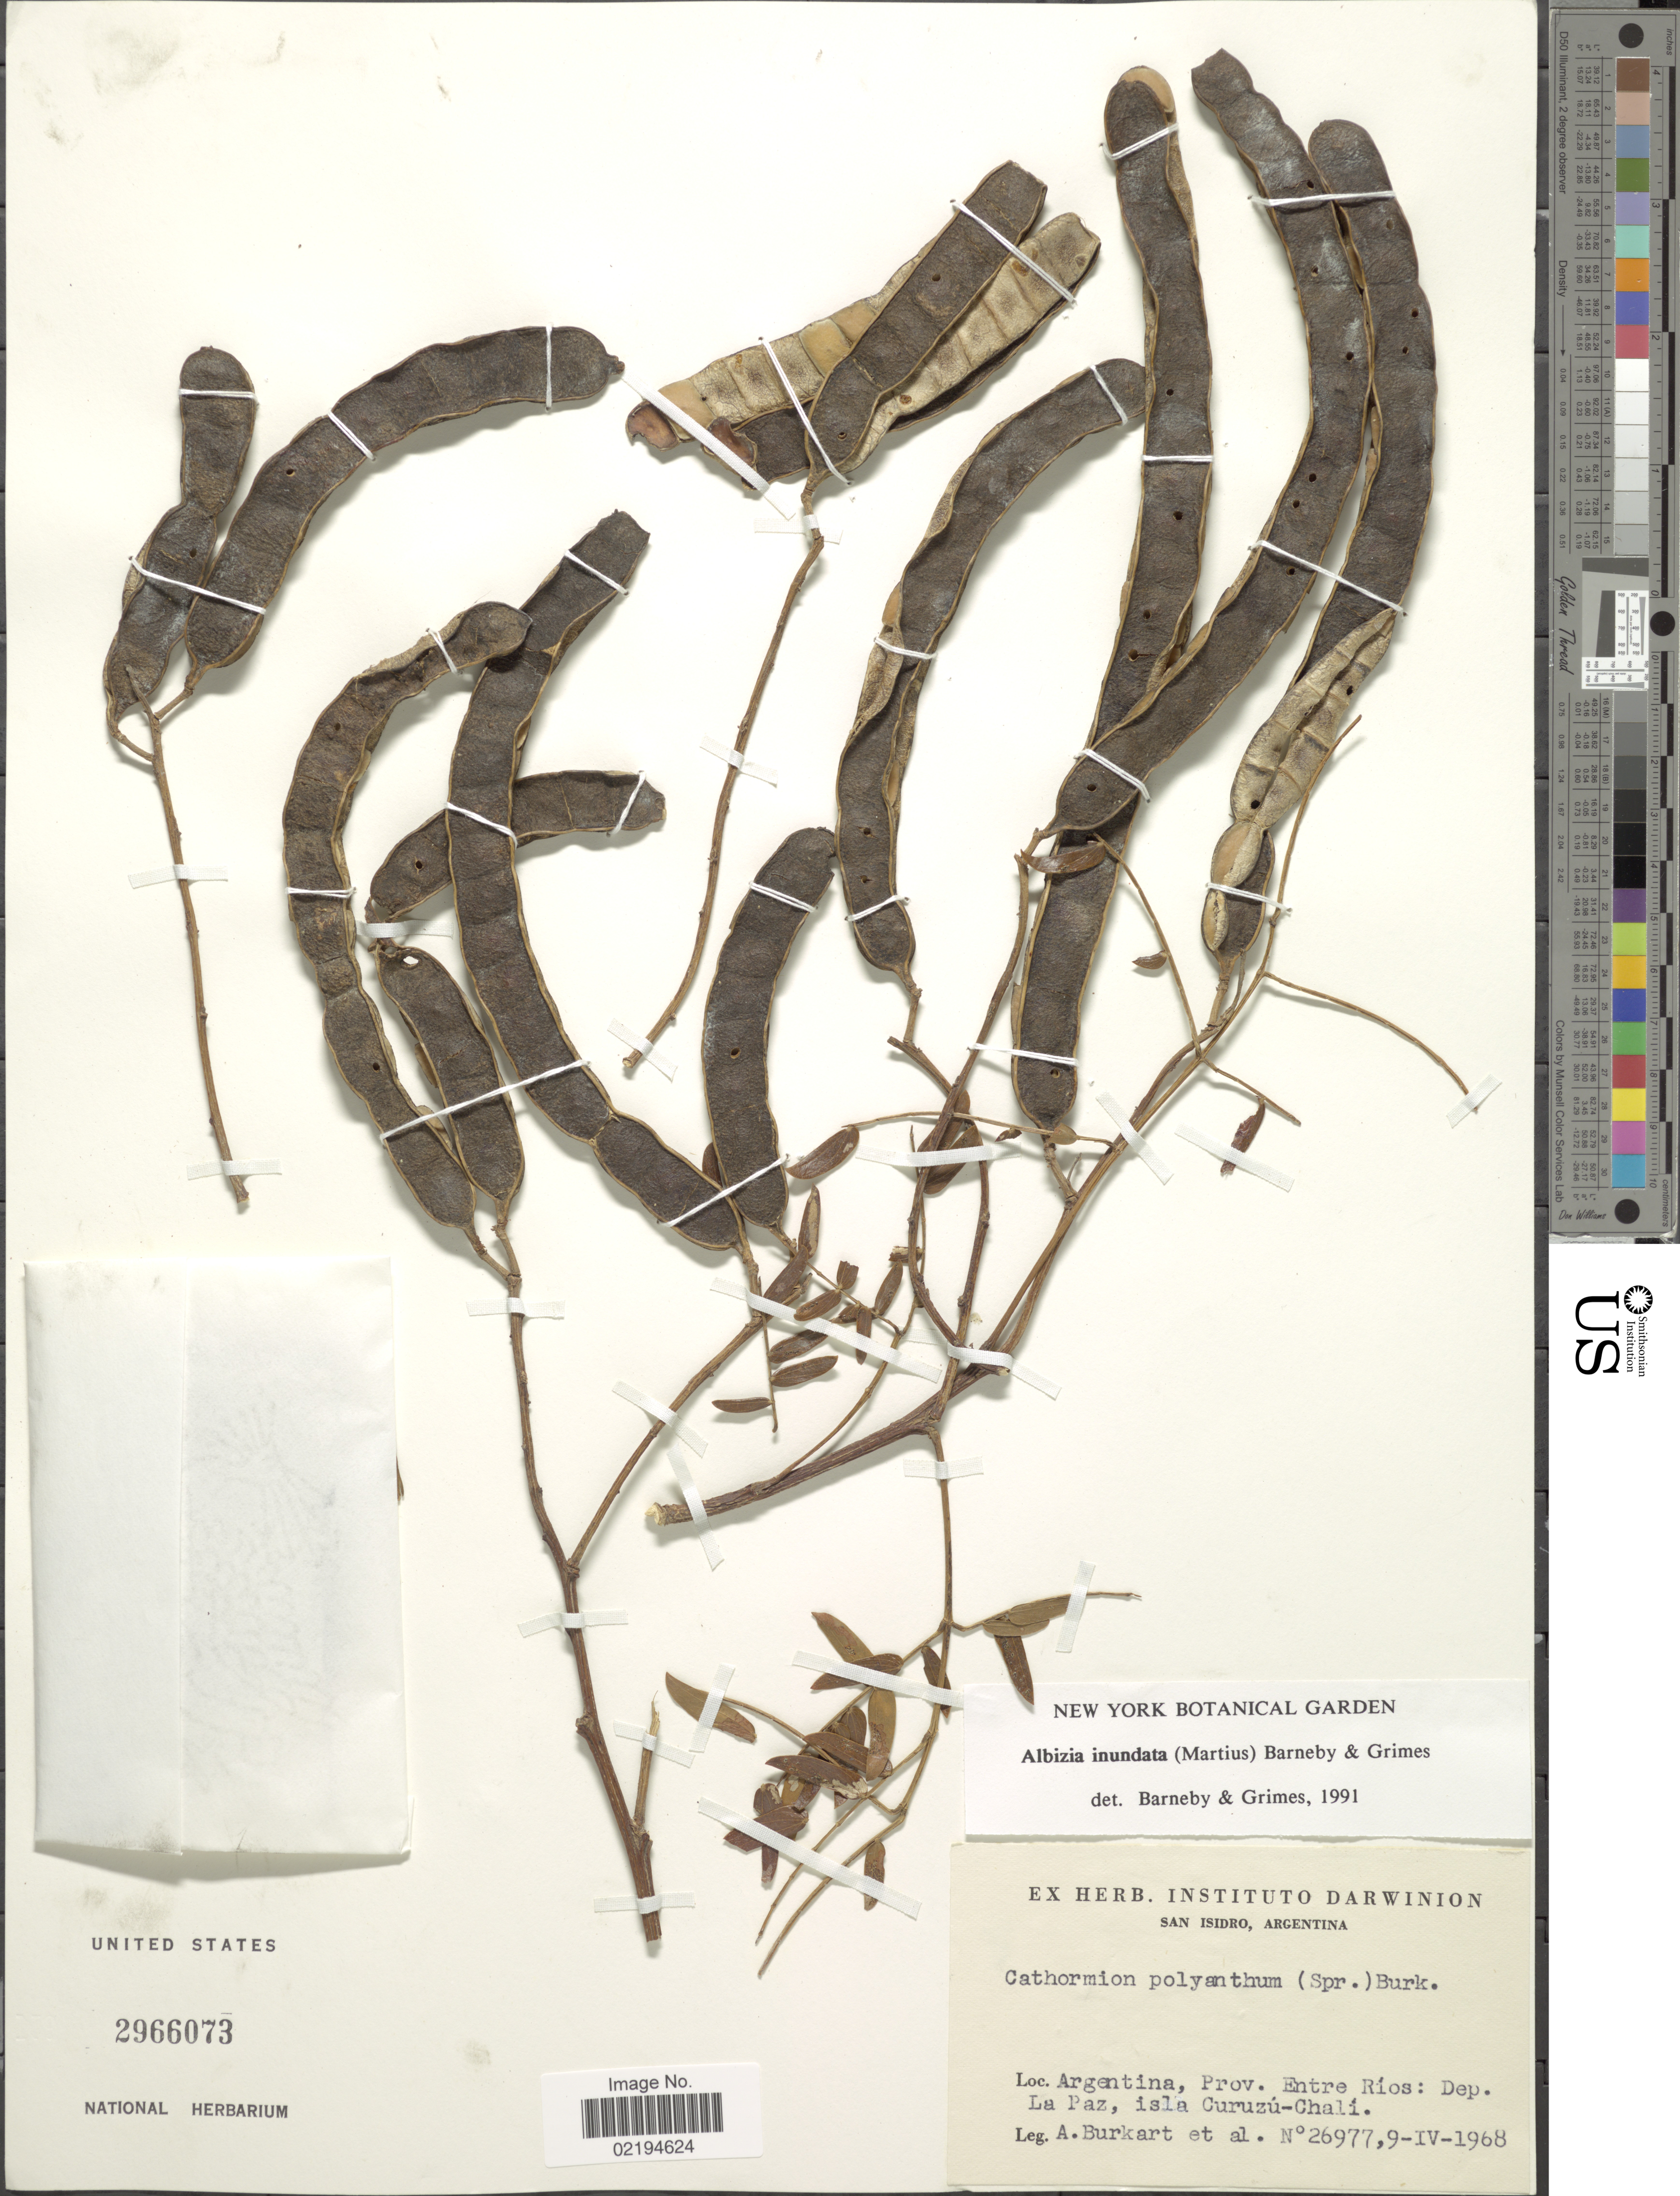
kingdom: Plantae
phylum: Tracheophyta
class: Magnoliopsida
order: Fabales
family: Fabaceae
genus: Pseudalbizzia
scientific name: Pseudalbizzia inundata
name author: (Mart.) Koenen & Duno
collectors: A. E. Burkart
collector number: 26977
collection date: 1968-04-09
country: Argentina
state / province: Entre Rios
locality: Dep. La Paz, isla Curuzu-Chali.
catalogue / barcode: US 2966073